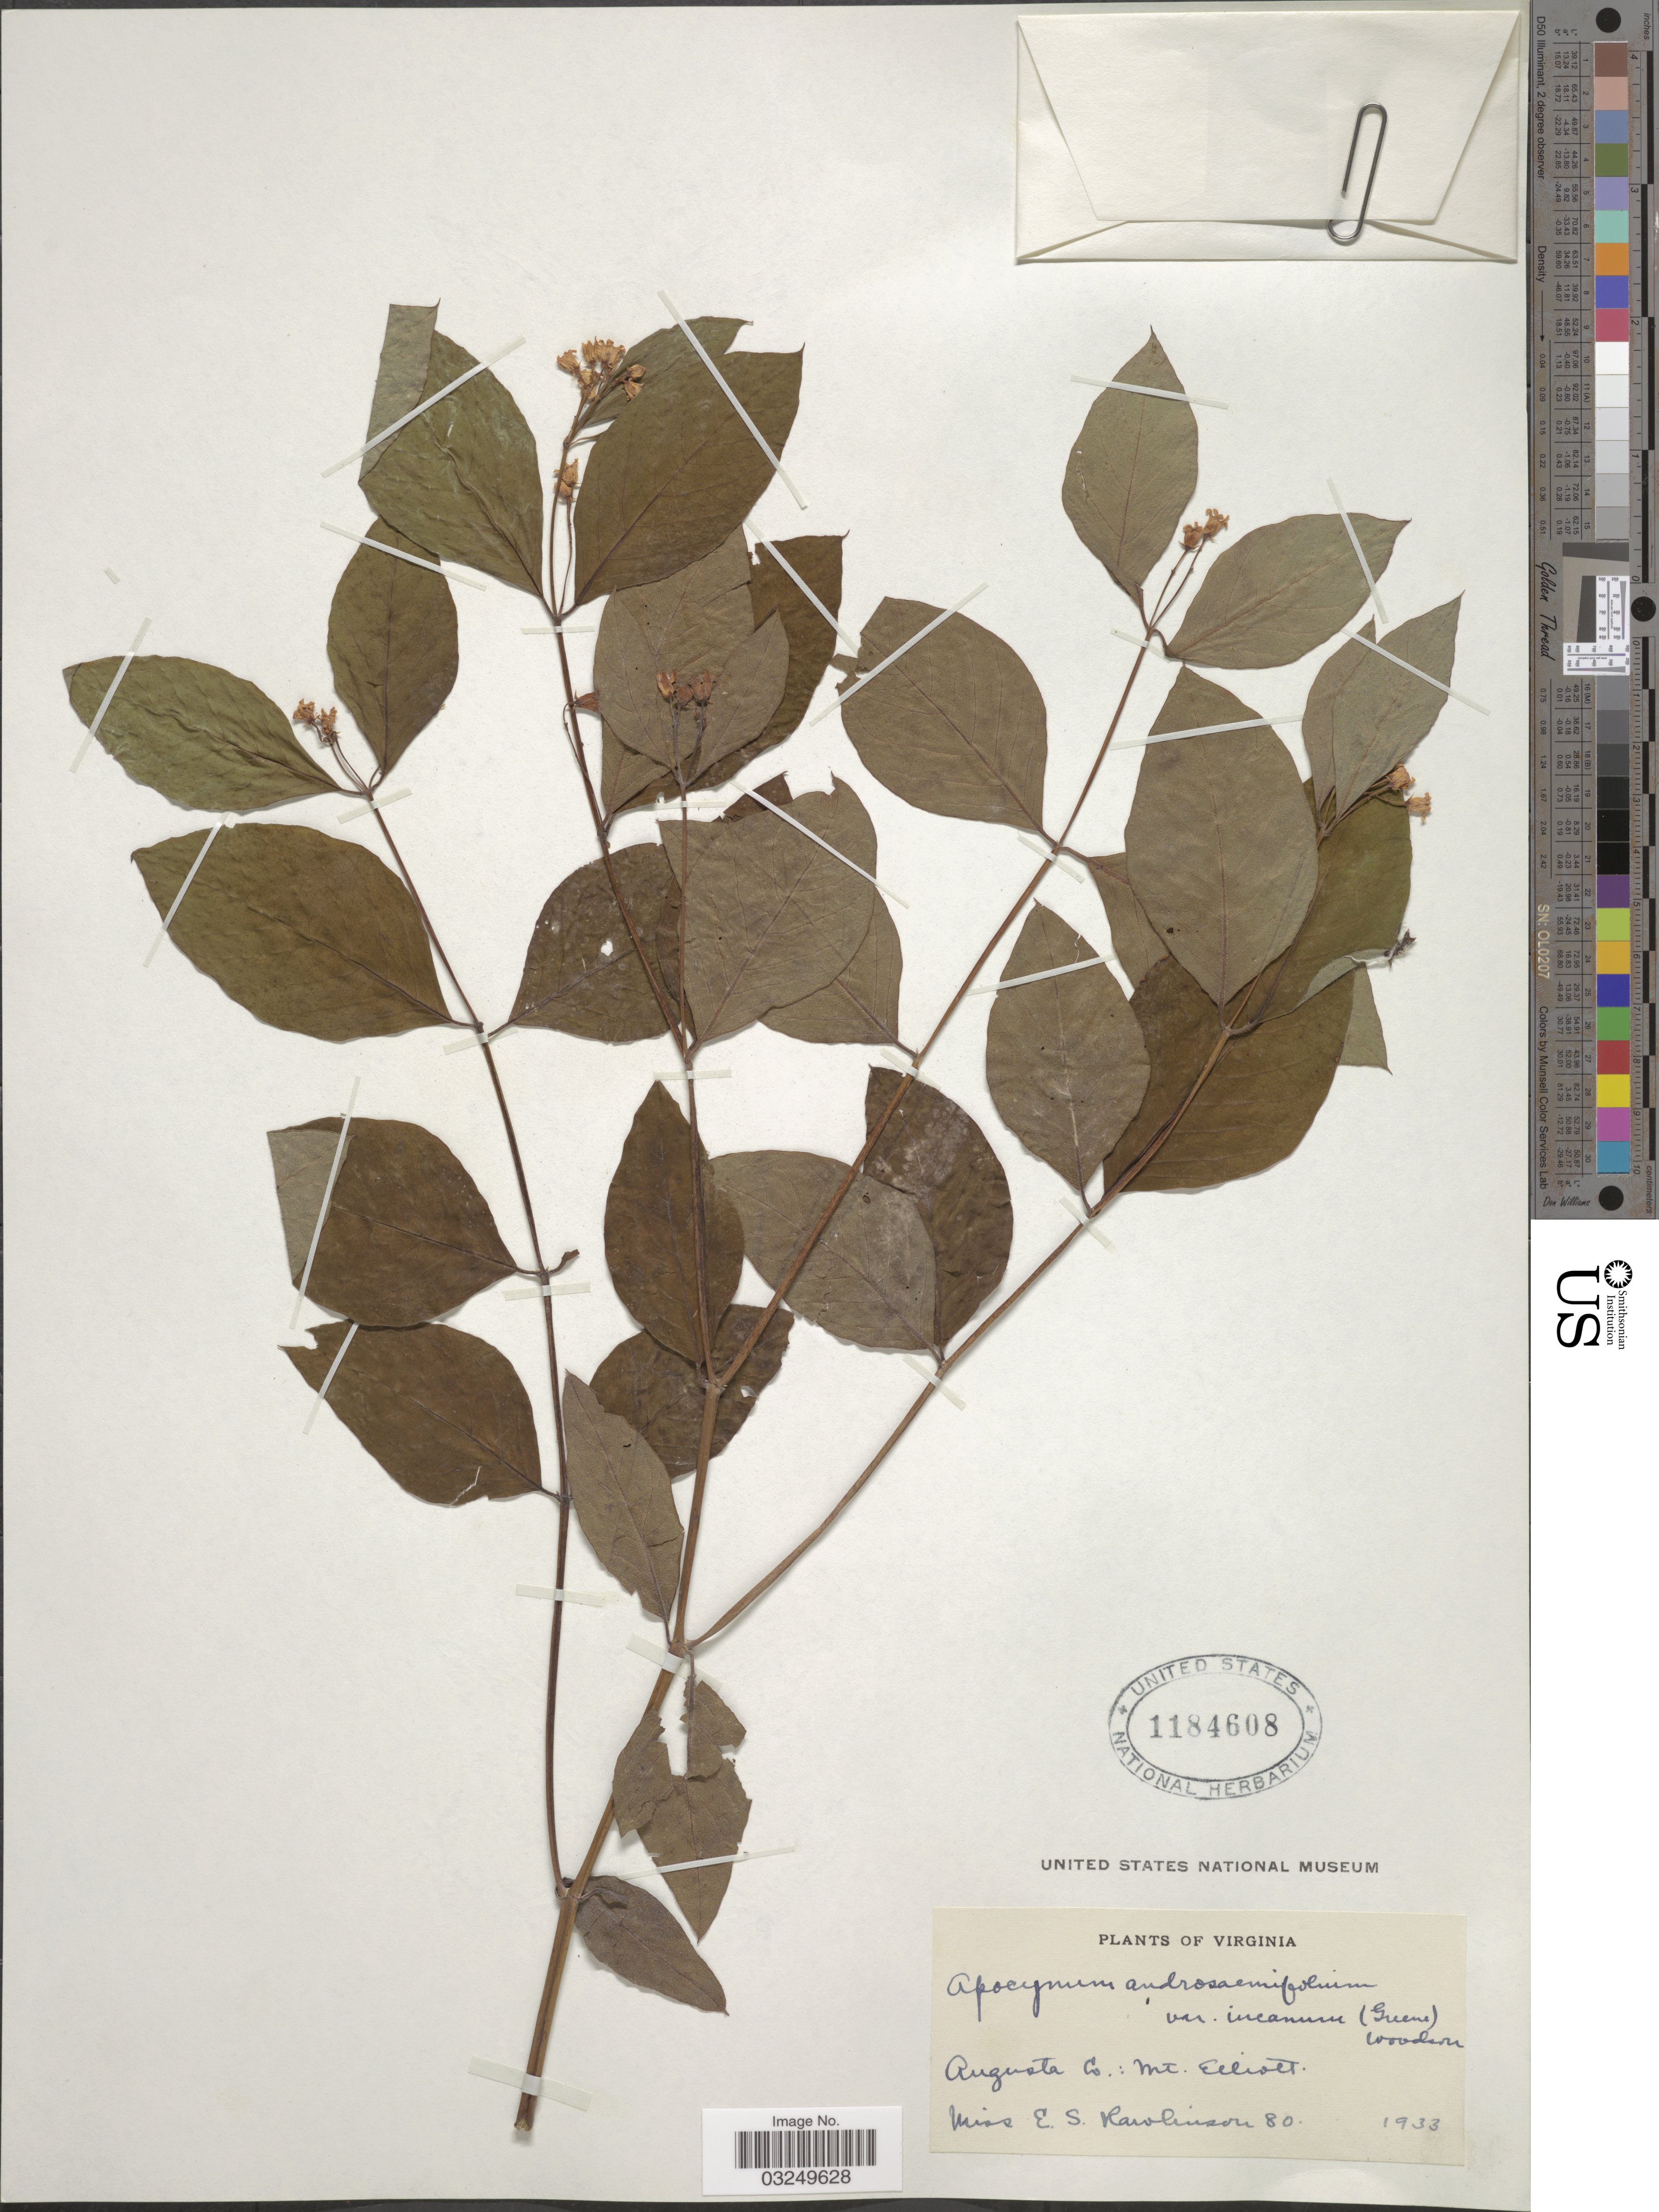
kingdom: Plantae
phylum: Tracheophyta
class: Magnoliopsida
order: Gentianales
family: Apocynaceae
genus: Apocynum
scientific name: Apocynum androsaemifolium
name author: L.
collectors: E. S. Rawlinson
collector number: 80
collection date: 1933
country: United States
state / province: Virginia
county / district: Augusta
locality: Augusta Co.: Mt. Elliott.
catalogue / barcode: US 1184608